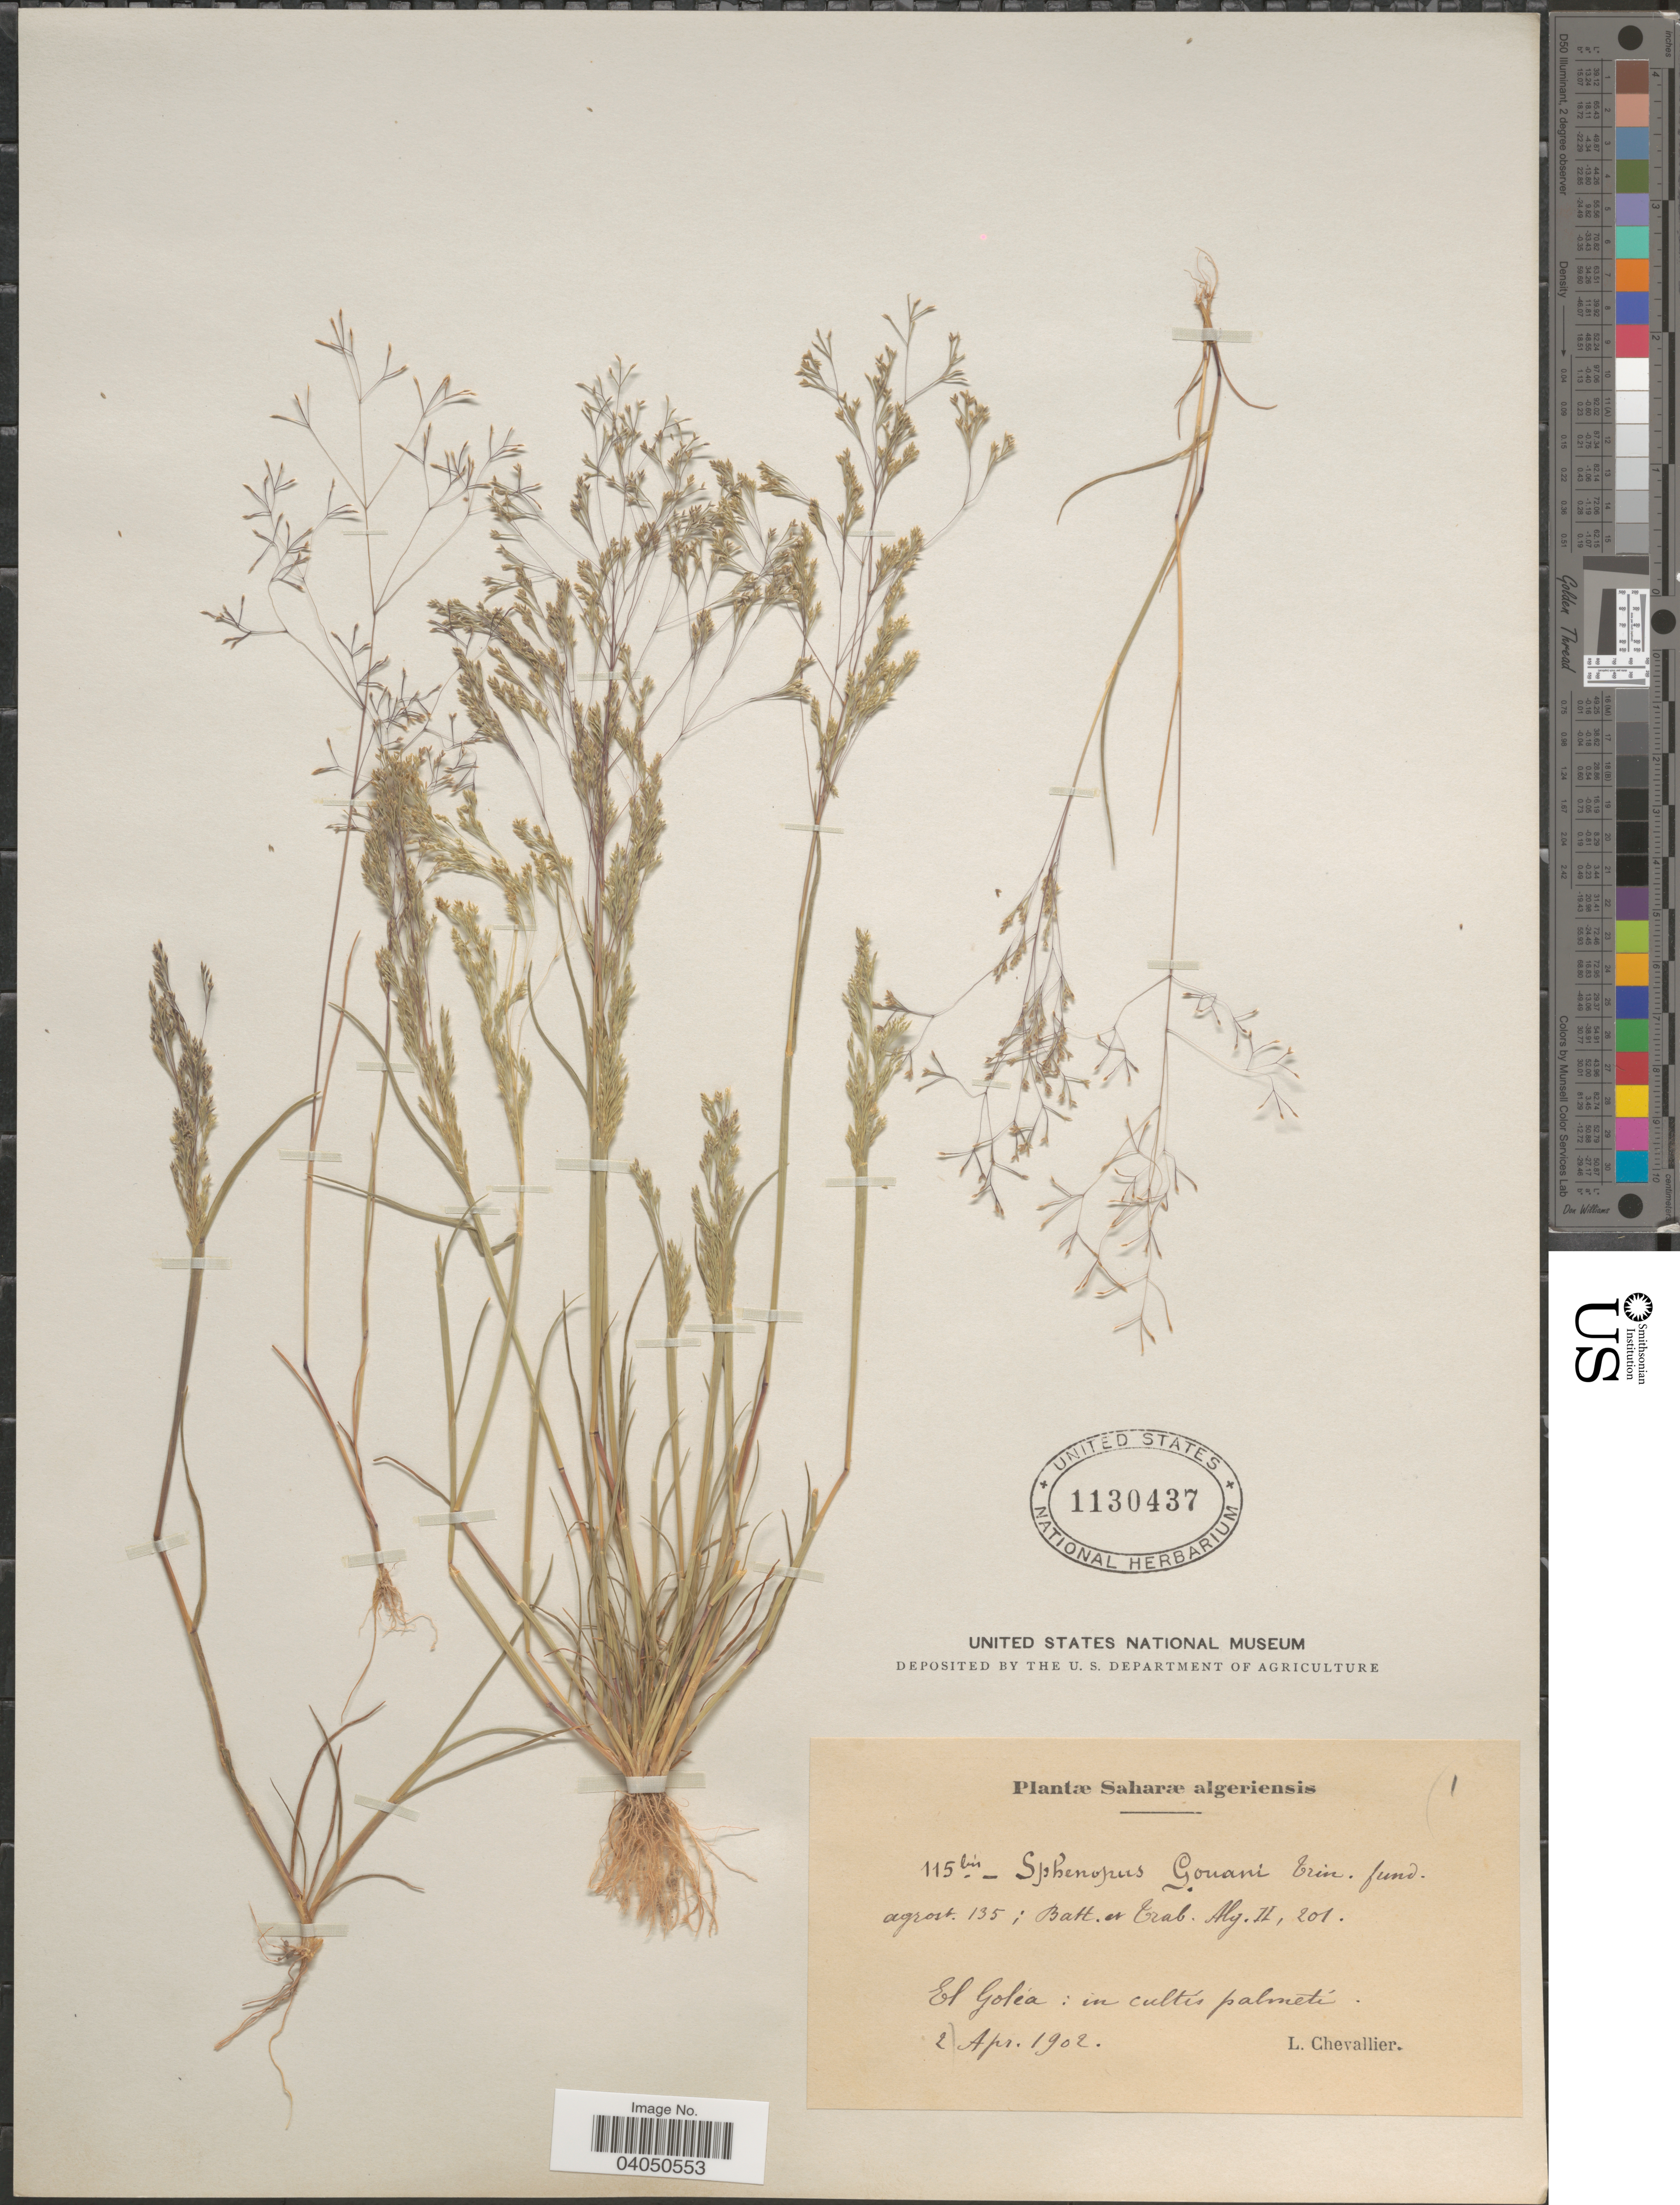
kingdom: Plantae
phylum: Tracheophyta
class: Liliopsida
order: Poales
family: Poaceae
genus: Sphenopus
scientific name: Sphenopus divaricatus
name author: (Gouan) Rchb.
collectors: L. Chevallier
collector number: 115bis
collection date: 1902-04-02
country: Algeria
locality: Saharæ algeriensis. El Golea: in cultis palmetí.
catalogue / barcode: US 1130437